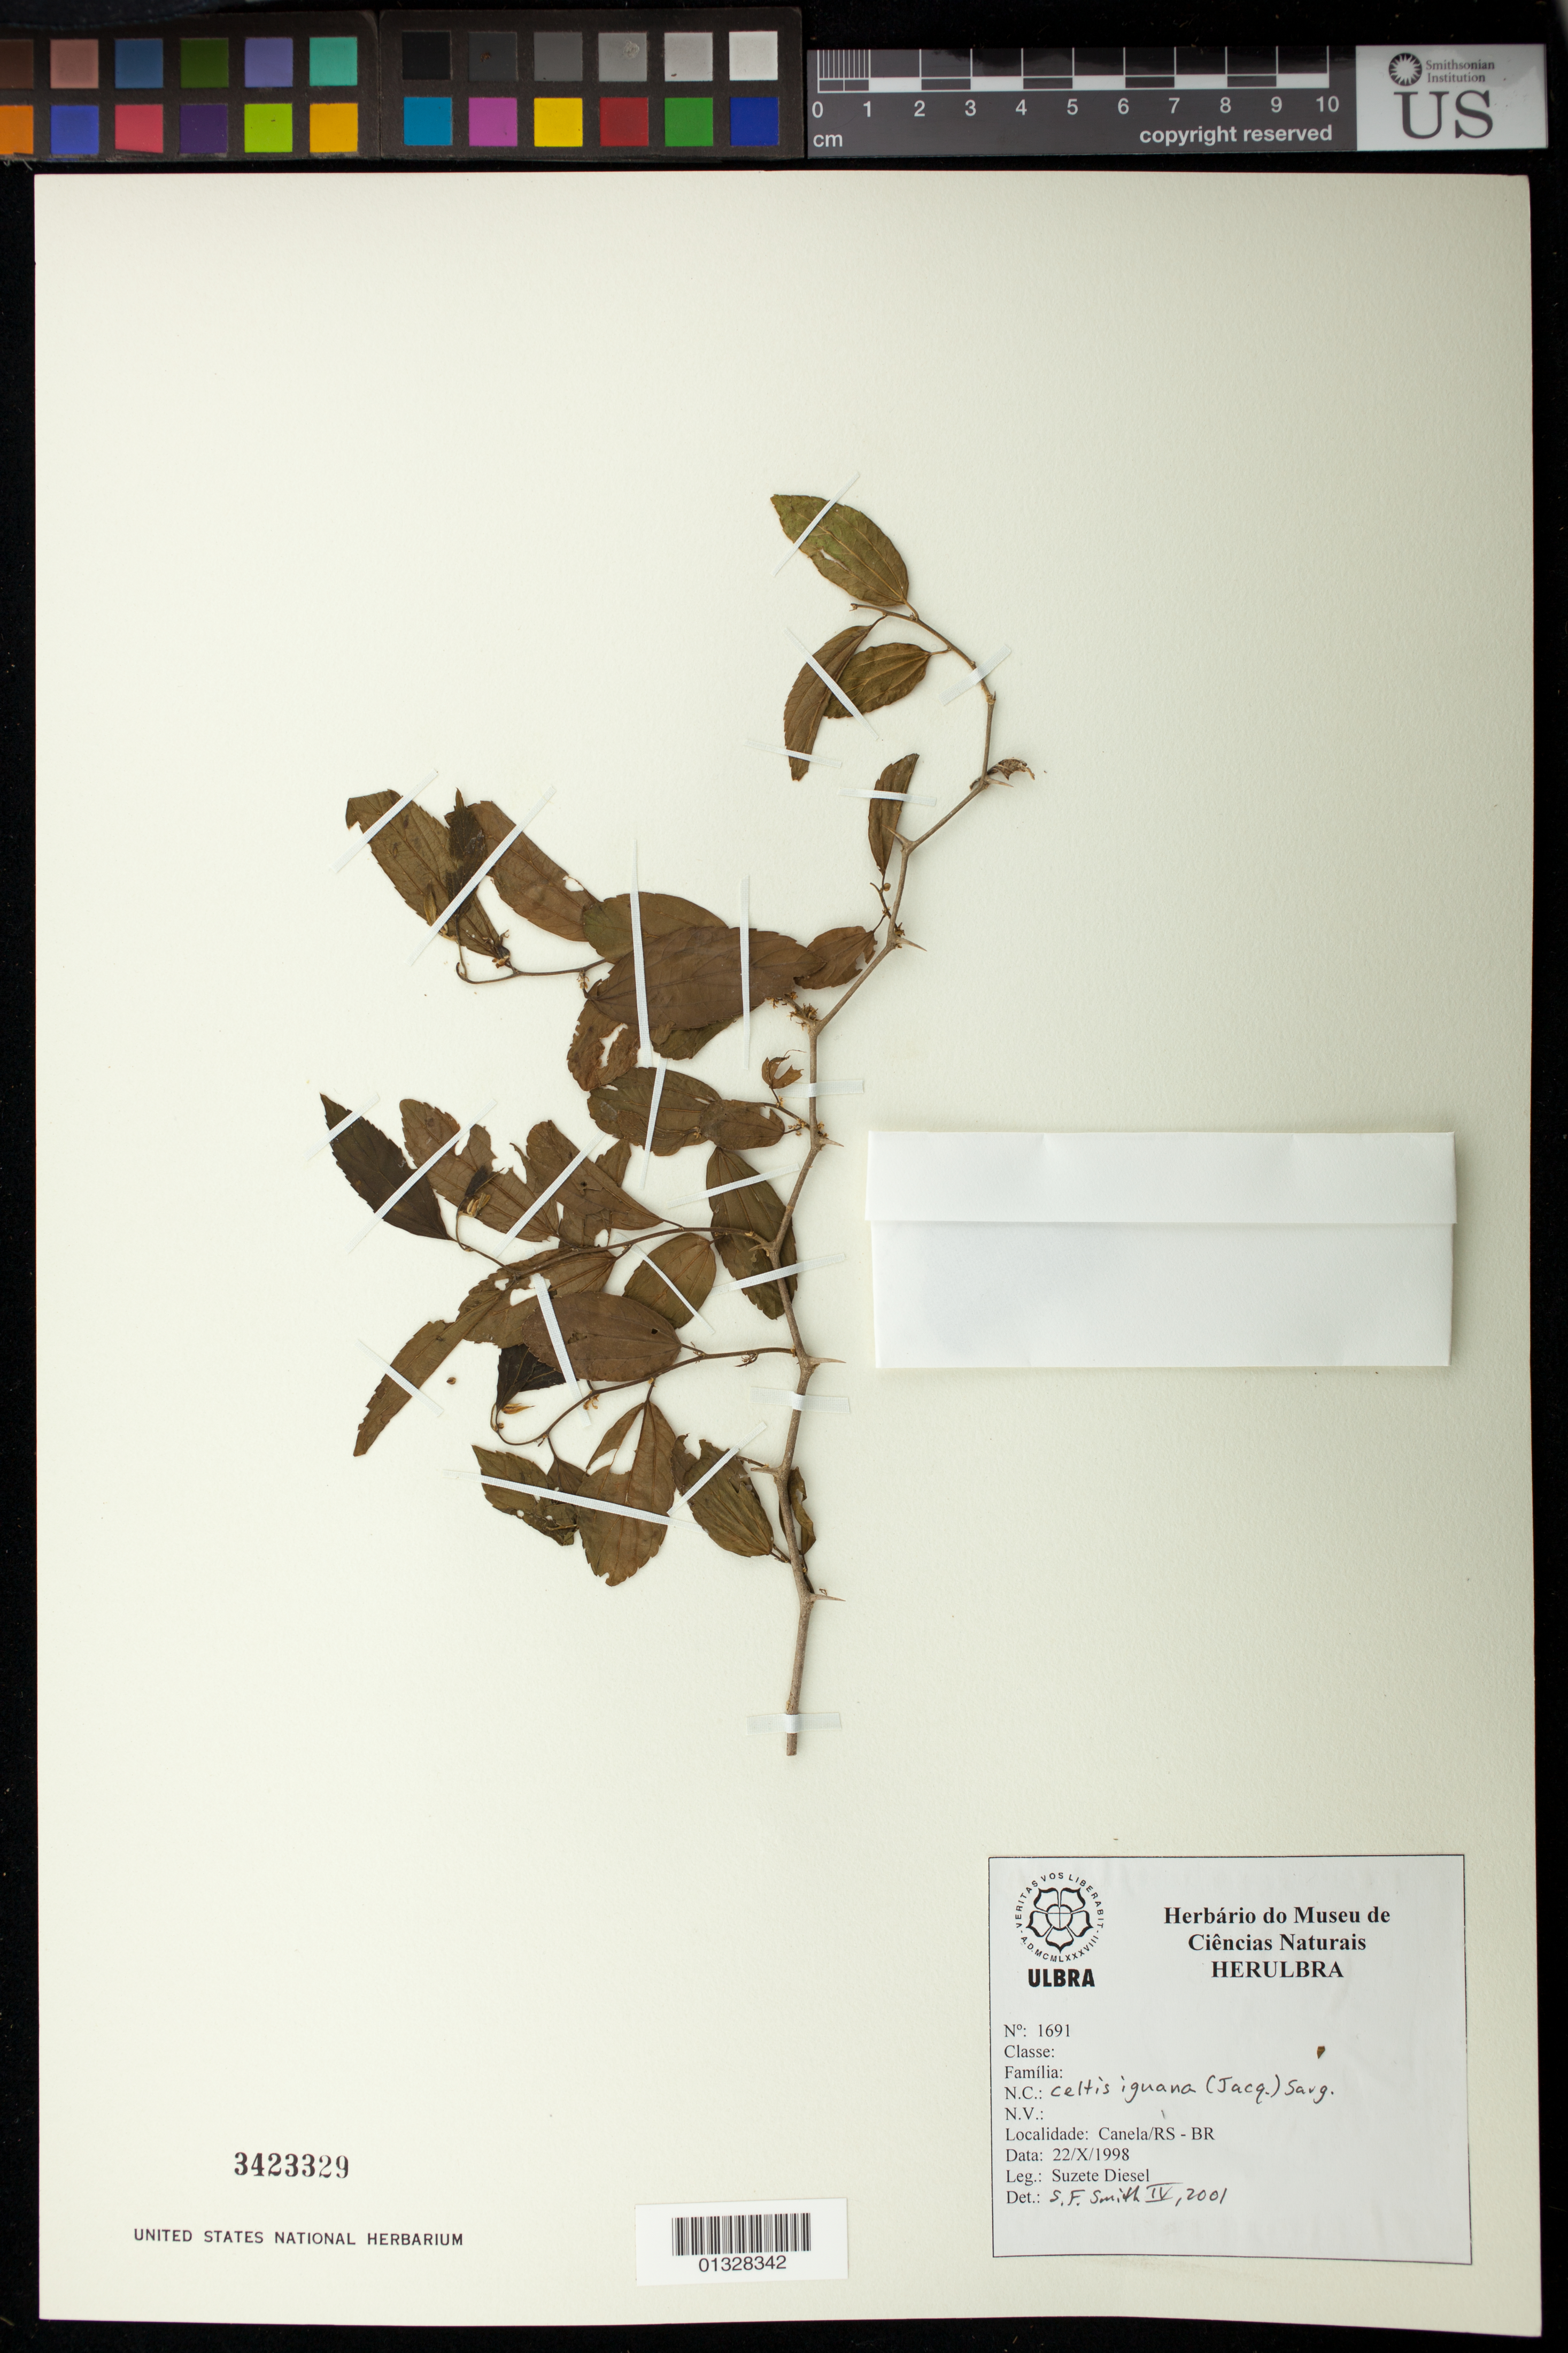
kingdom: Plantae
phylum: Tracheophyta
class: Magnoliopsida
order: Rosales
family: Cannabaceae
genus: Celtis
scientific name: Celtis iguanaea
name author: (Jacq.) Sarg.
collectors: S. Diesel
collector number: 1691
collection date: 1998-10-22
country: Brazil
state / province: Rio Grande do Sul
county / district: Canela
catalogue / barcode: US 3423329